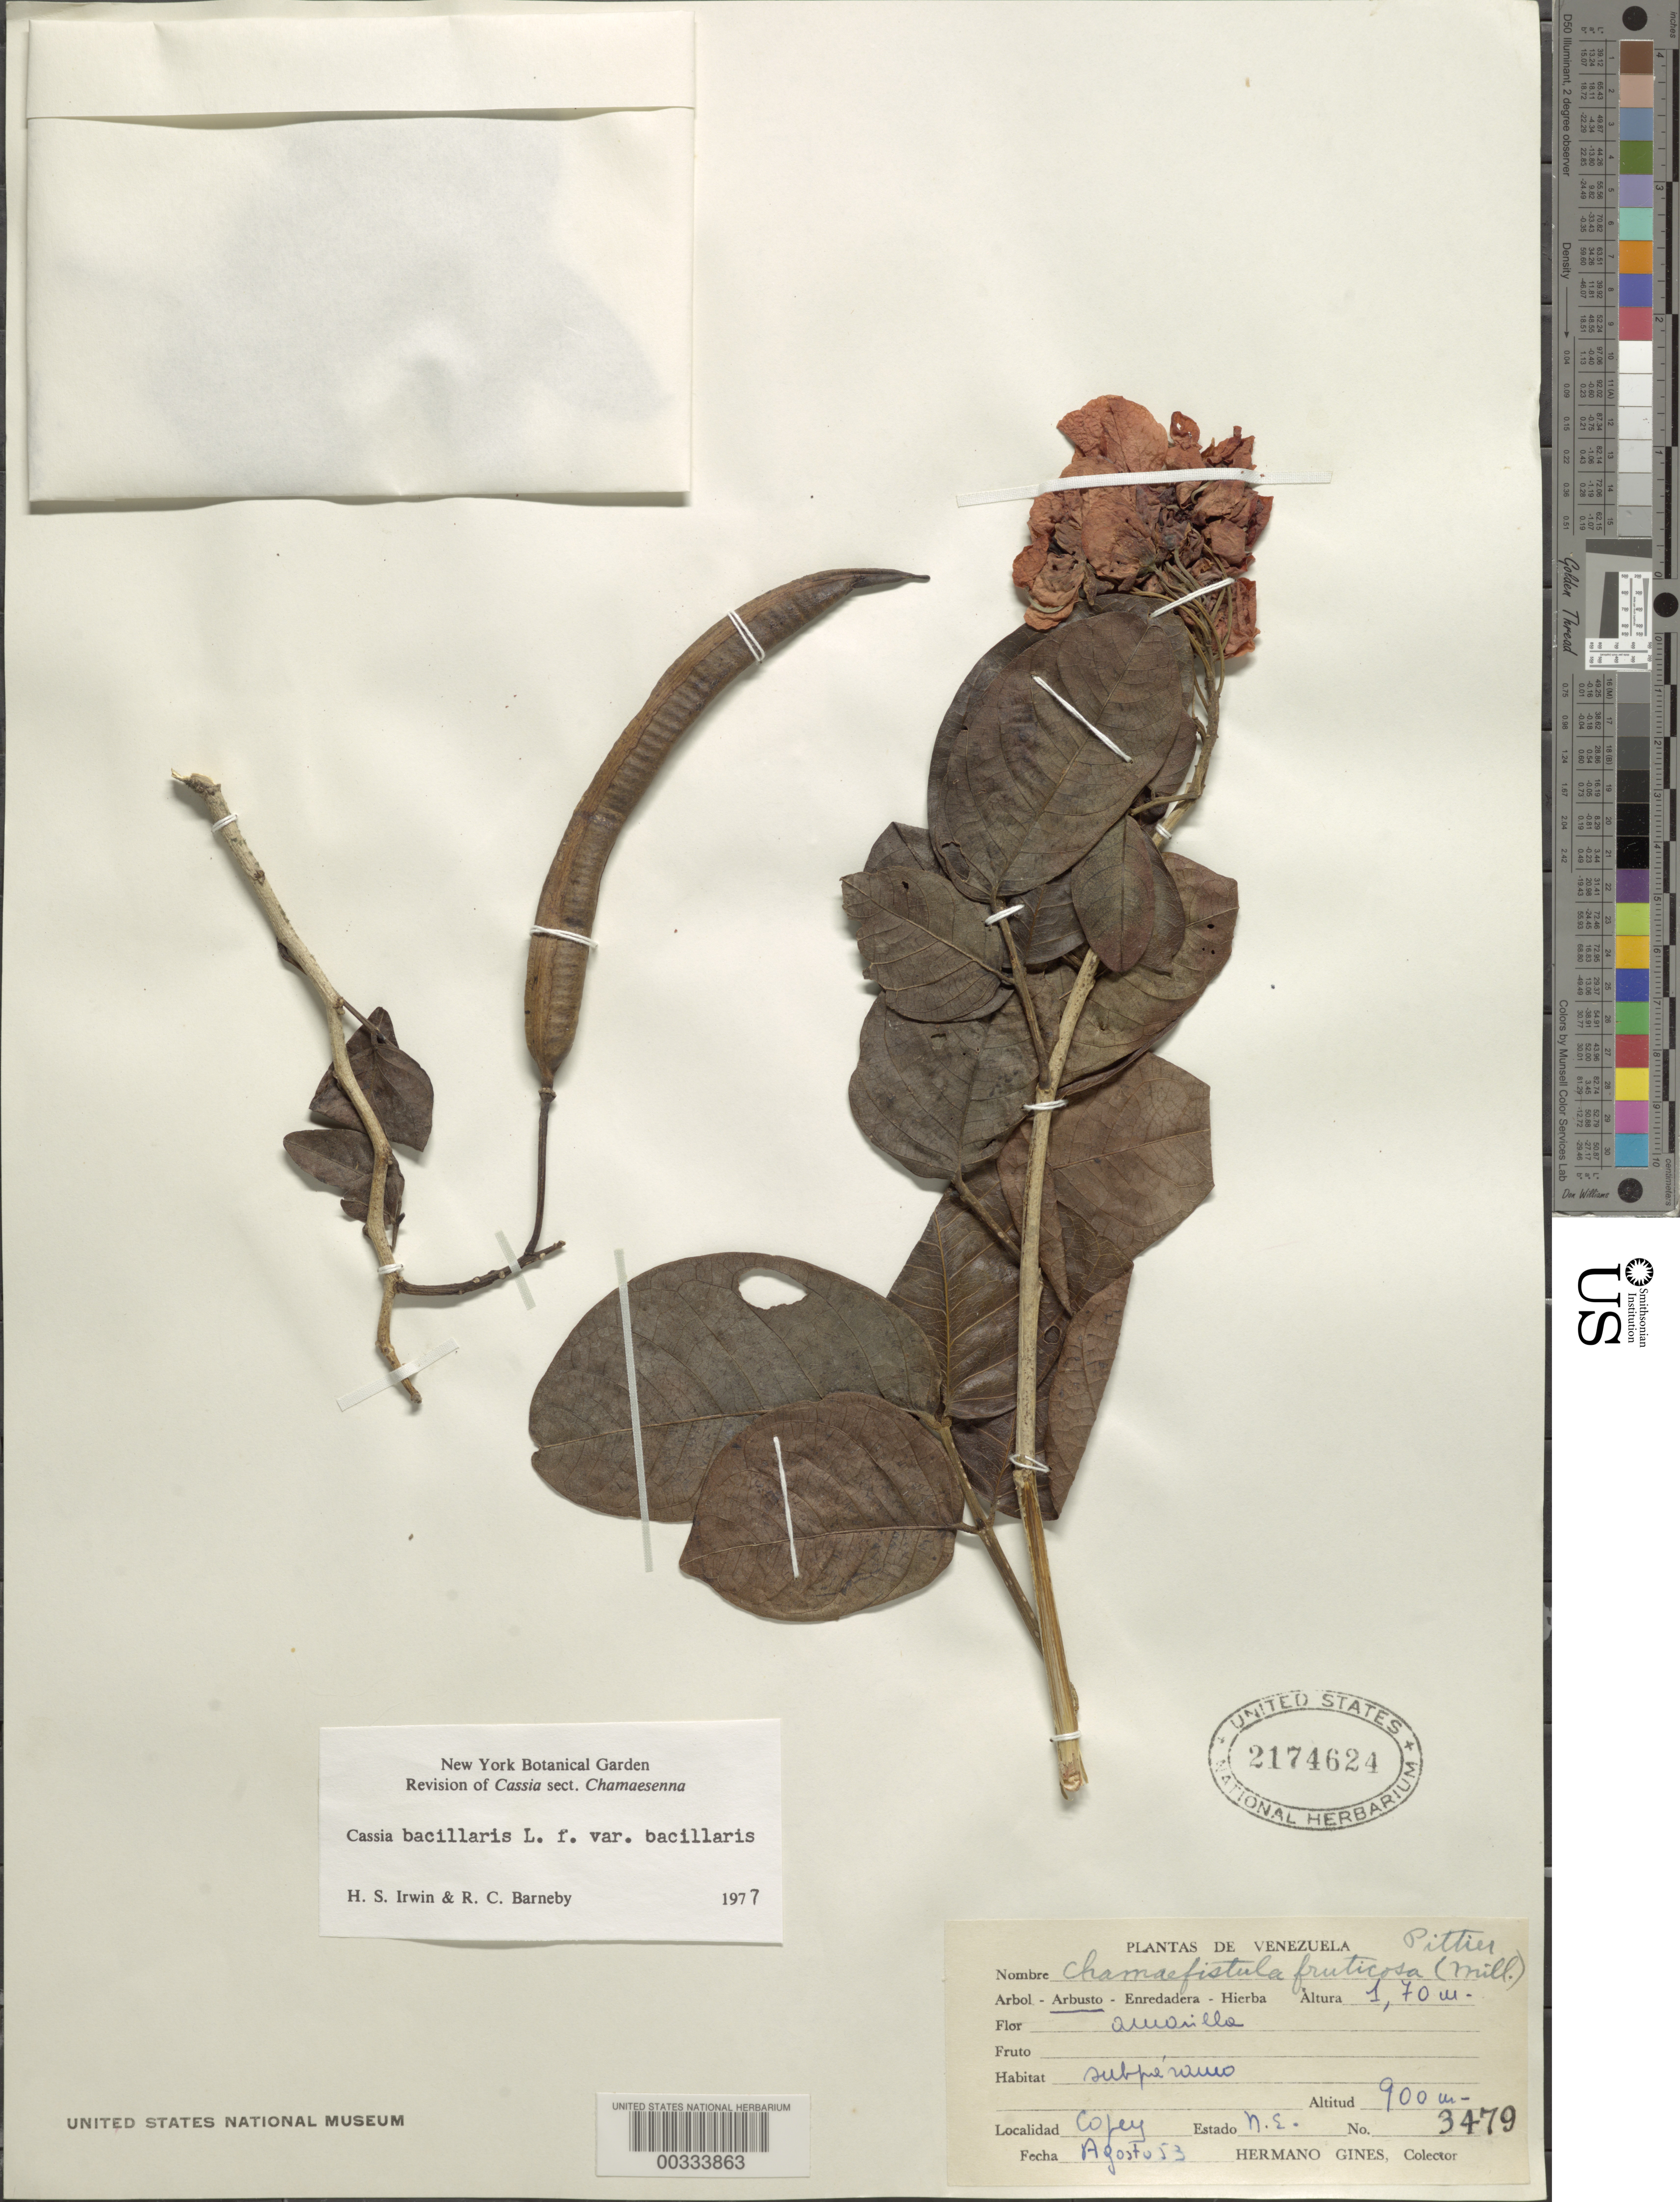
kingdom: Plantae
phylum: Tracheophyta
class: Magnoliopsida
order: Fabales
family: Fabaceae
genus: Senna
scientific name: Senna bacillaris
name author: (L. f.) H.S. Irwin & Barneby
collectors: Bro. Gines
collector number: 3479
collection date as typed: Aug 1953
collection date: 1953-08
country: Venezuela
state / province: Nueva Esparta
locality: Cofey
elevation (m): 900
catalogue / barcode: US 2174624